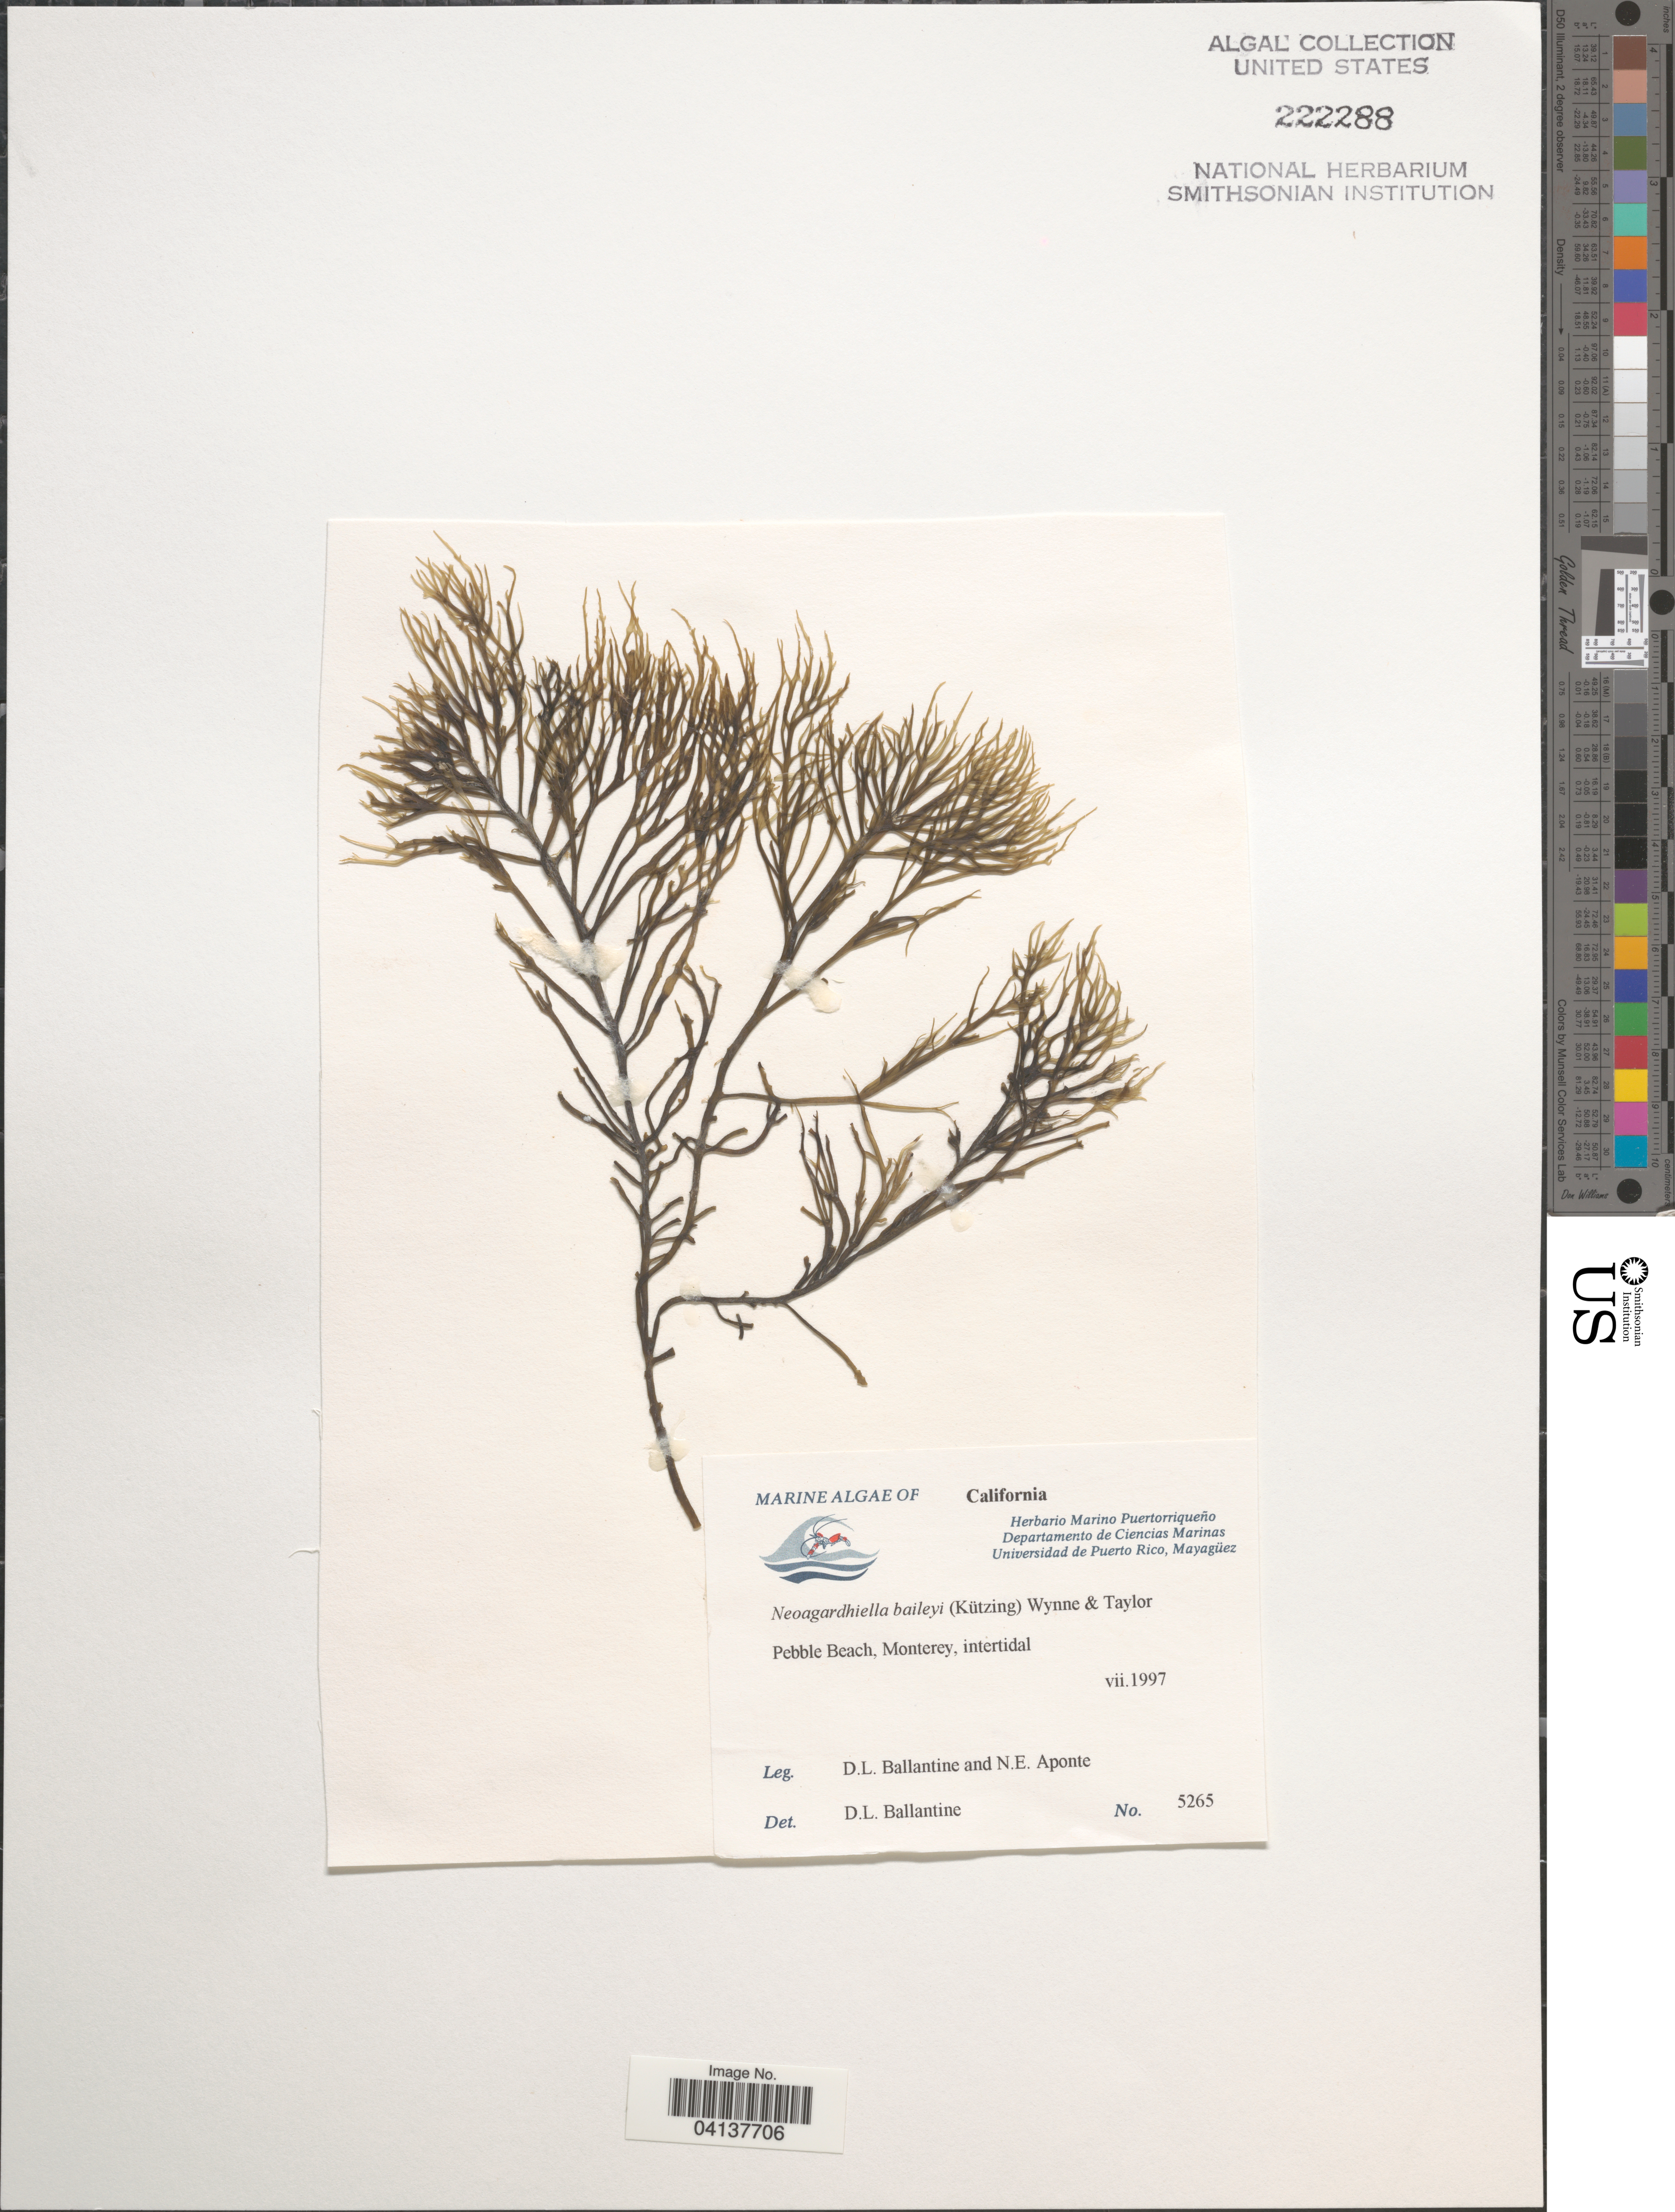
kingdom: Plantae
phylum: Rhodophyta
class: Florideophyceae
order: Gigartinales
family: Solieriaceae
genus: Agardhiella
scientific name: Agardhiella subulata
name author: (C. Agardh) G.T.Kraft & M.J. Wynne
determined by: Ballentine, D. L.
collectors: D.L. Ballantine & N. E. Aponte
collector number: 5265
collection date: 1997-07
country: United States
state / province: California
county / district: Monterey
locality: Pebble Beach, Monterey.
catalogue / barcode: US 222288